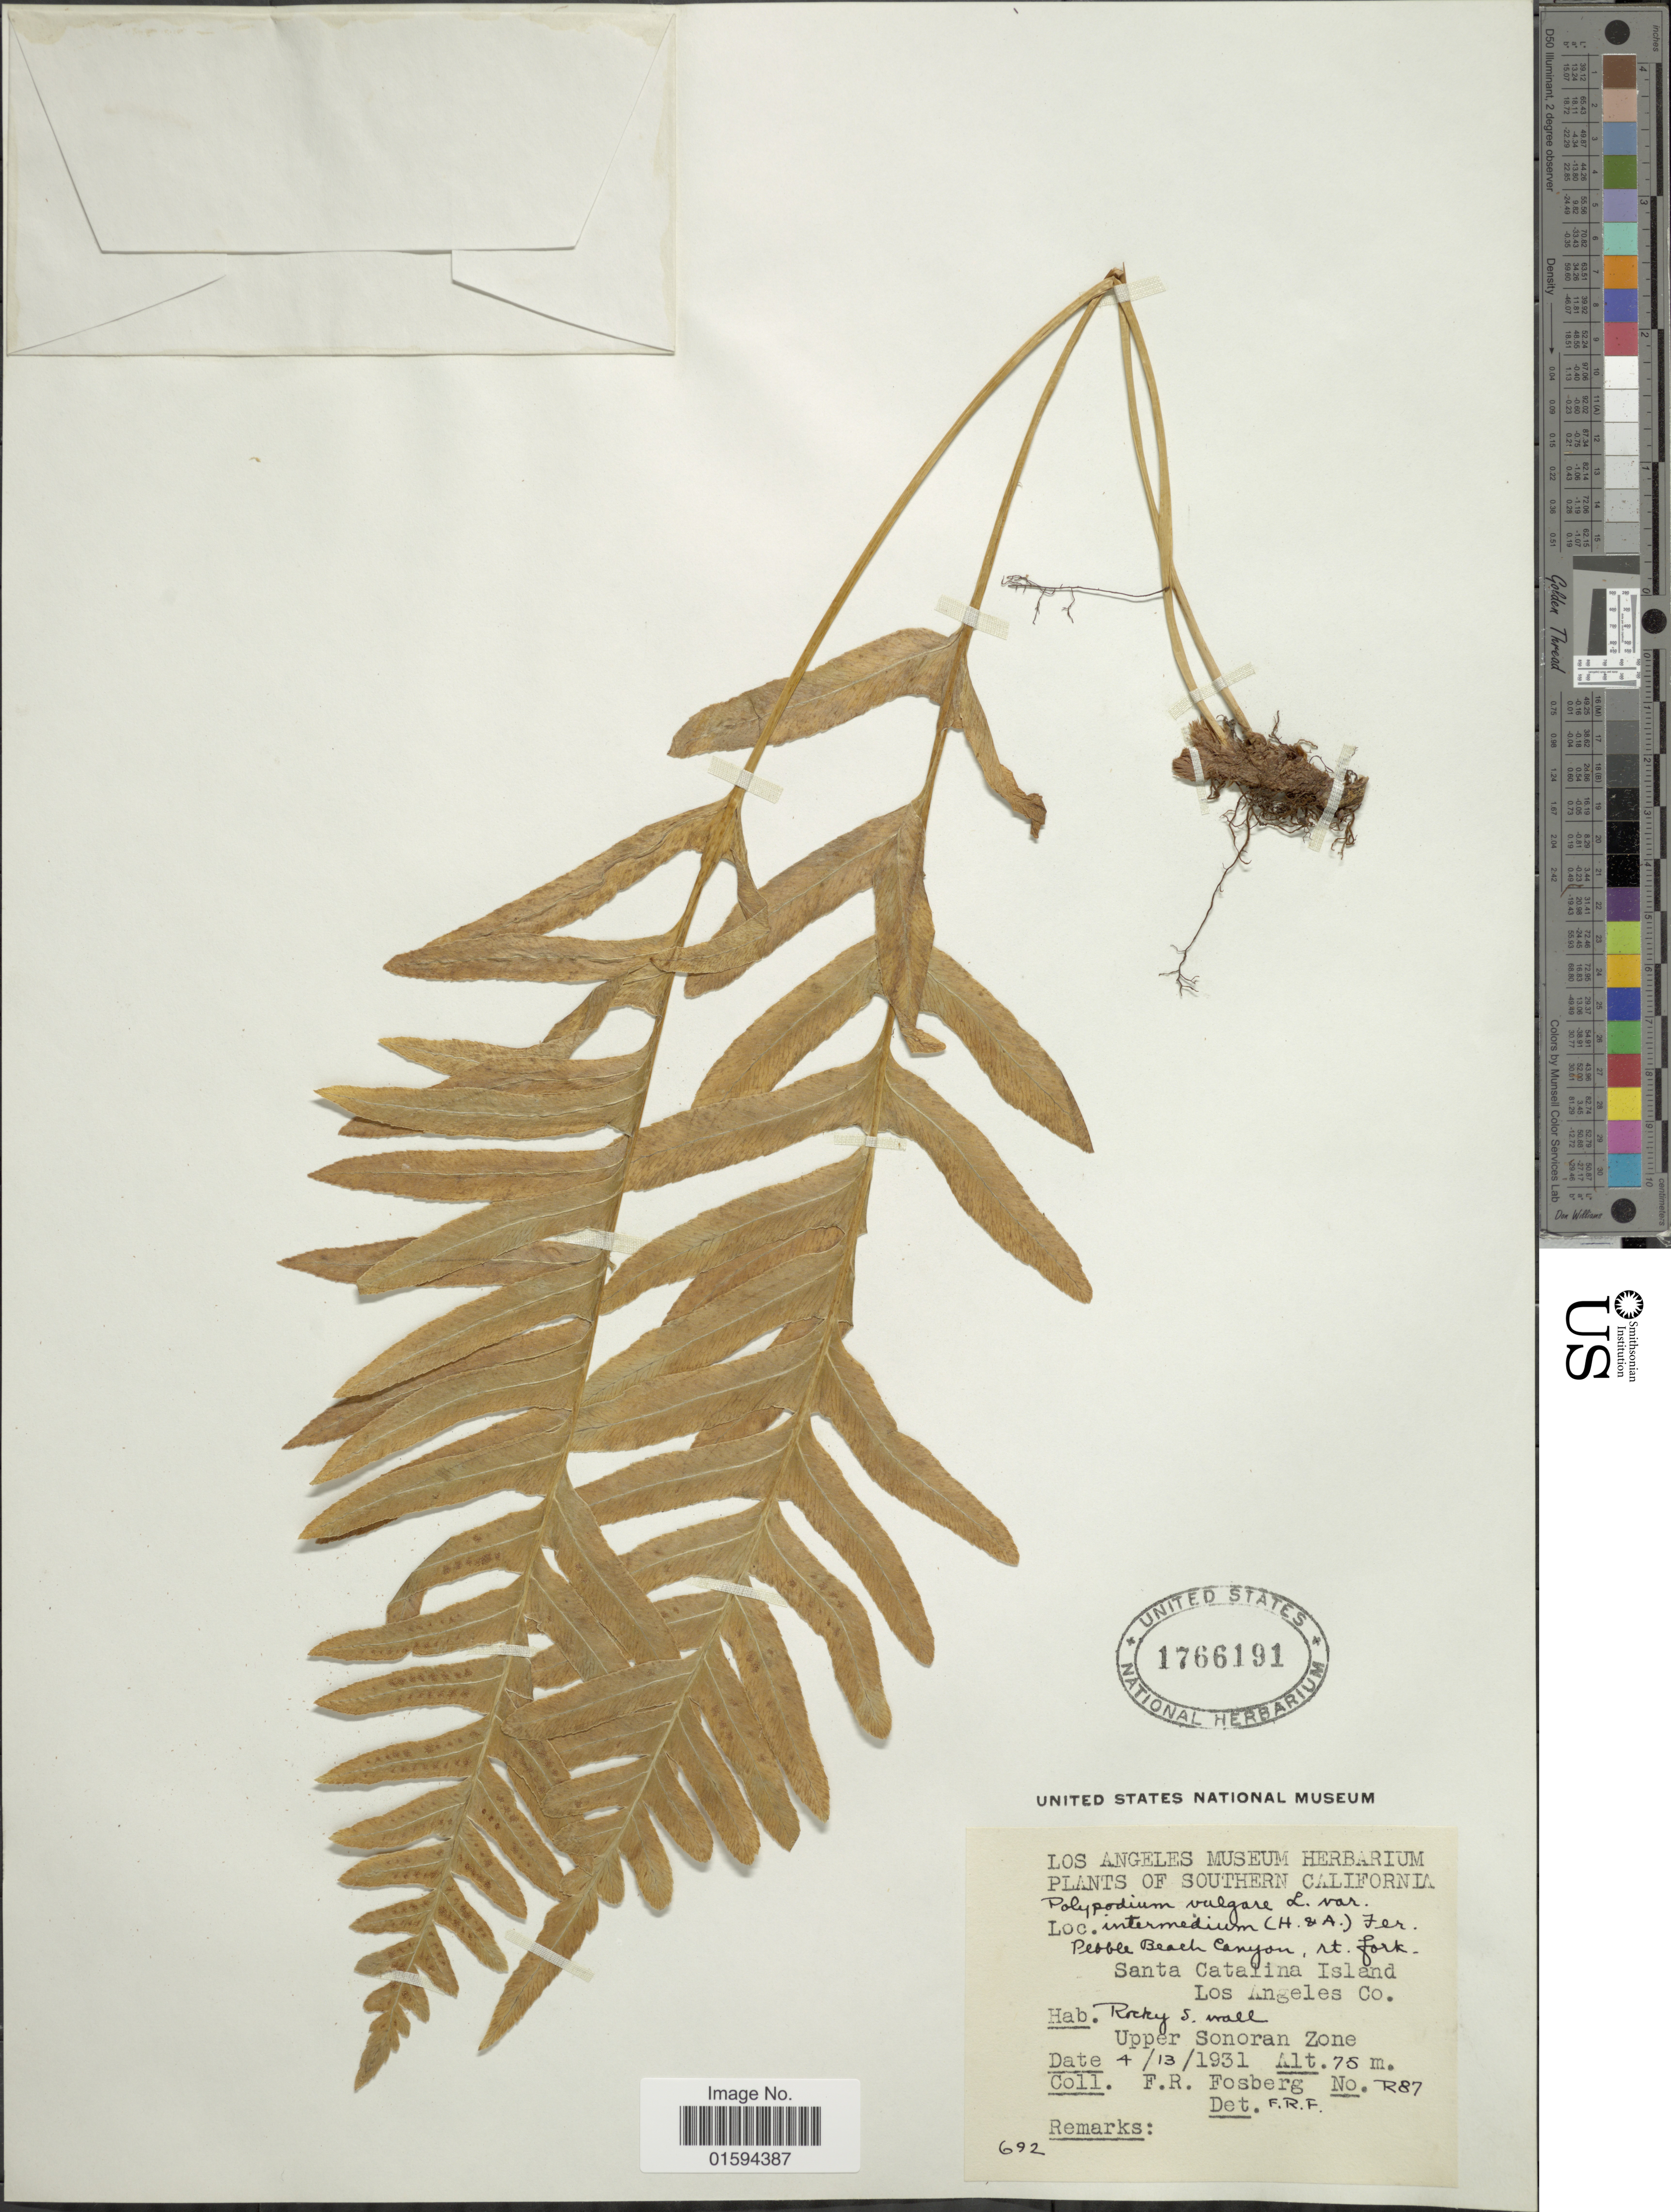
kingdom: Plantae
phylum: Tracheophyta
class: Polypodiopsida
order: Polypodiales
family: Polypodiaceae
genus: Polypodium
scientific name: Polypodium californicum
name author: Kaulf.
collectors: F. R. Fosberg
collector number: R.87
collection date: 1931-04-13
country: United States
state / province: California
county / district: Los Angeles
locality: Southern California, Pebble Beach Canyon, rt. fork-Santa Catalina Island, Los Angeles Co., upper Sonoran Zone.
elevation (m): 75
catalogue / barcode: US 1766191